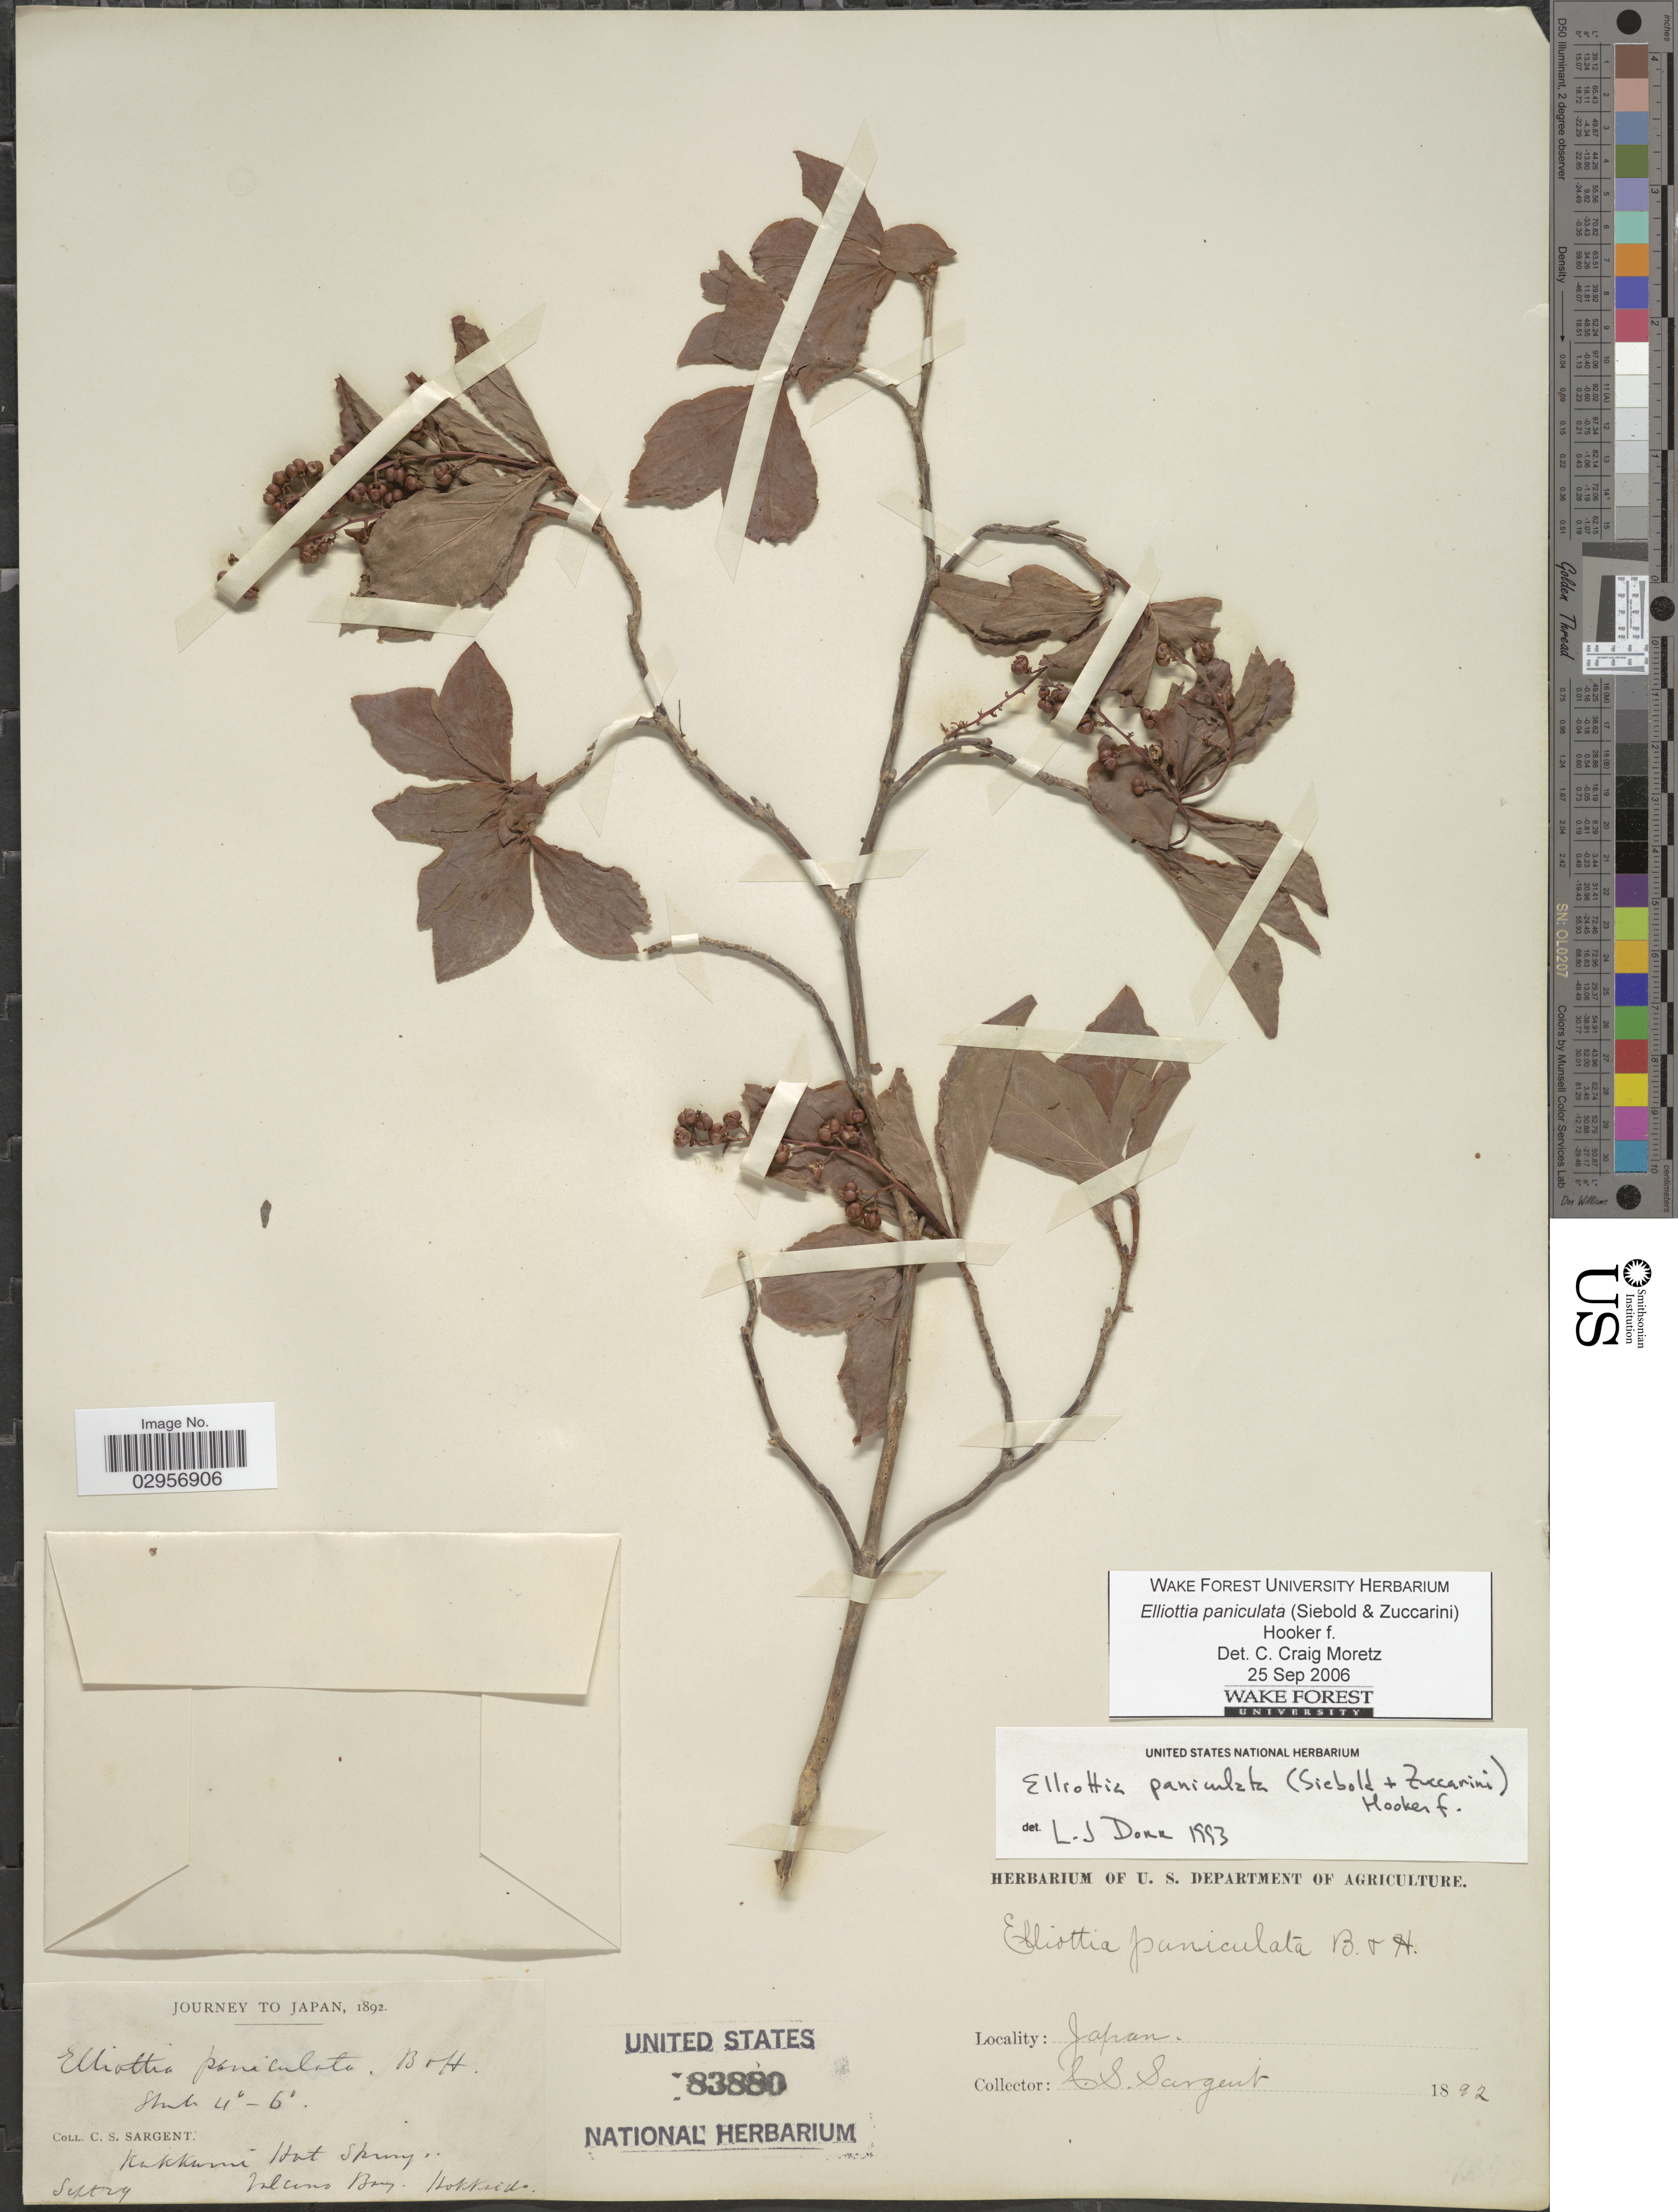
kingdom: Plantae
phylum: Tracheophyta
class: Magnoliopsida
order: Ericales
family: Ericaceae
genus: Elliottia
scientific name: Elliottia paniculata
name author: (Siebold & Zucc.) Benth. & Hook. f.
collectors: C. S. Sargent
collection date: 1892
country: Japan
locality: Kakkami Hot Springs, Volcano Bay, Hokkaido.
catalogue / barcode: US 83880